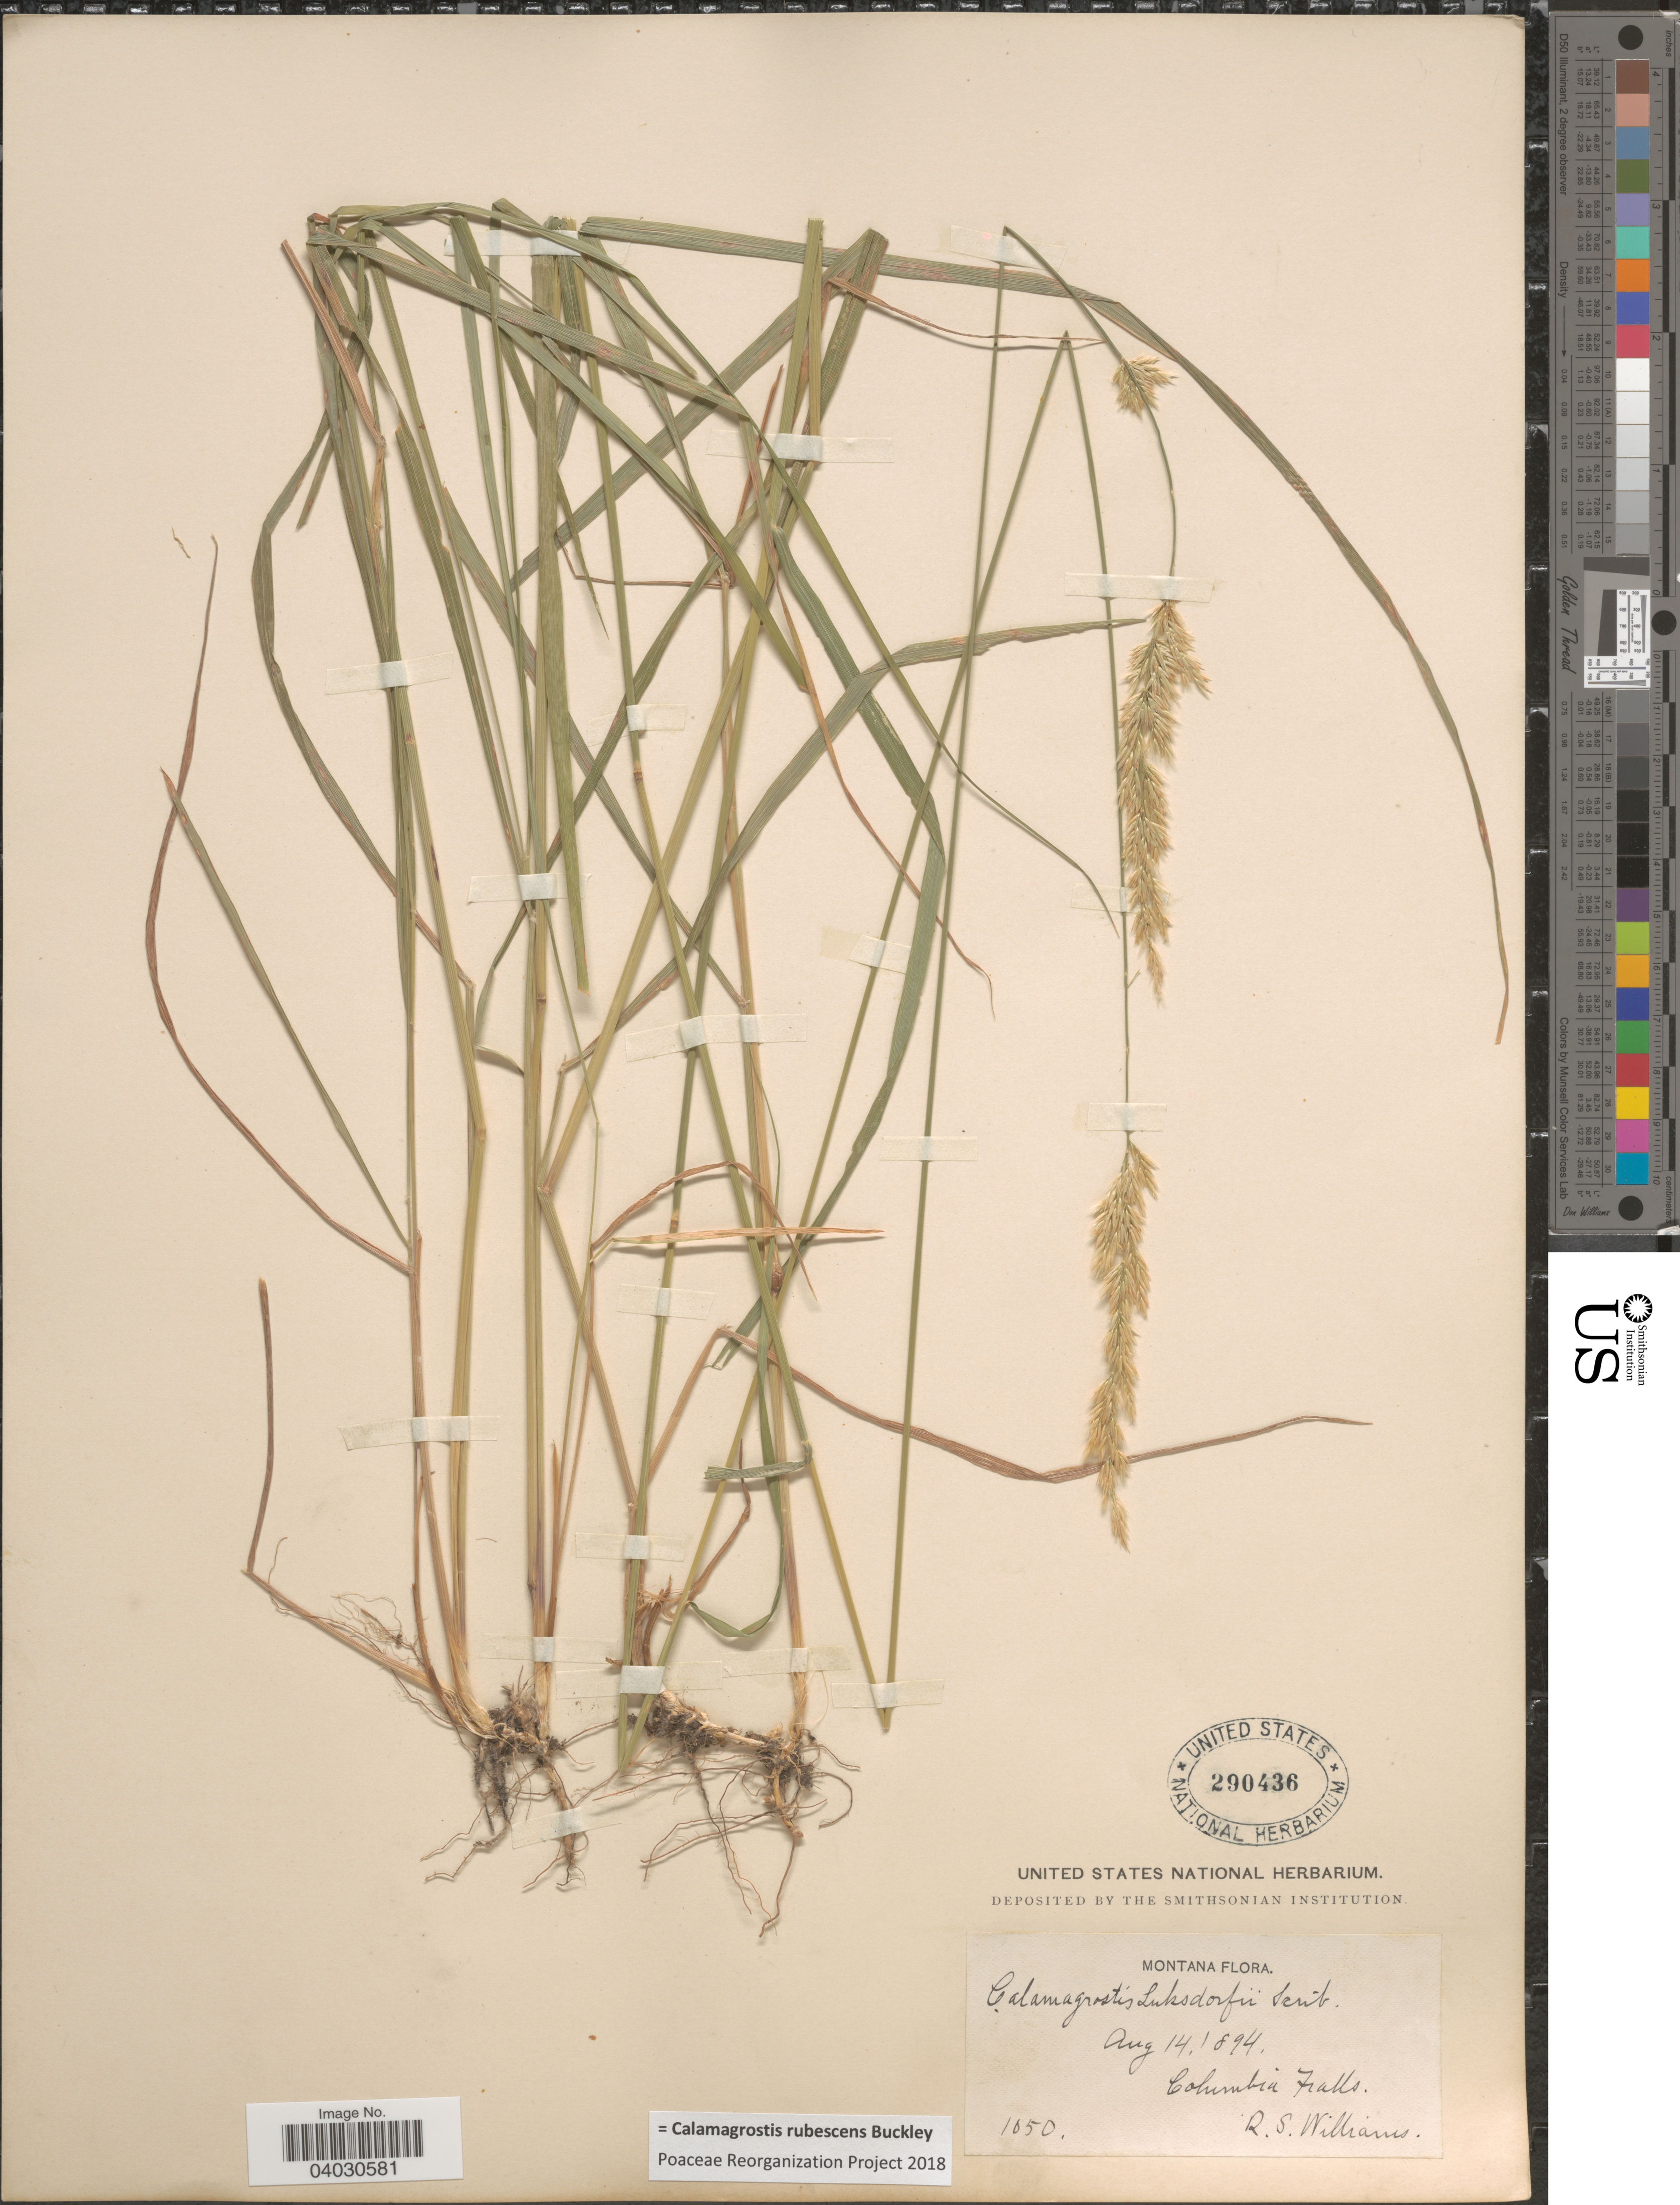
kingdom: Plantae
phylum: Tracheophyta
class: Liliopsida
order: Poales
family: Poaceae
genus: Calamagrostis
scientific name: Calamagrostis rubescens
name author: Buckley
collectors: R. S. Williams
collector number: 1650*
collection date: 1894-08-14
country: United States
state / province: Montana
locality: Columbia Falls.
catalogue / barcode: US 290436